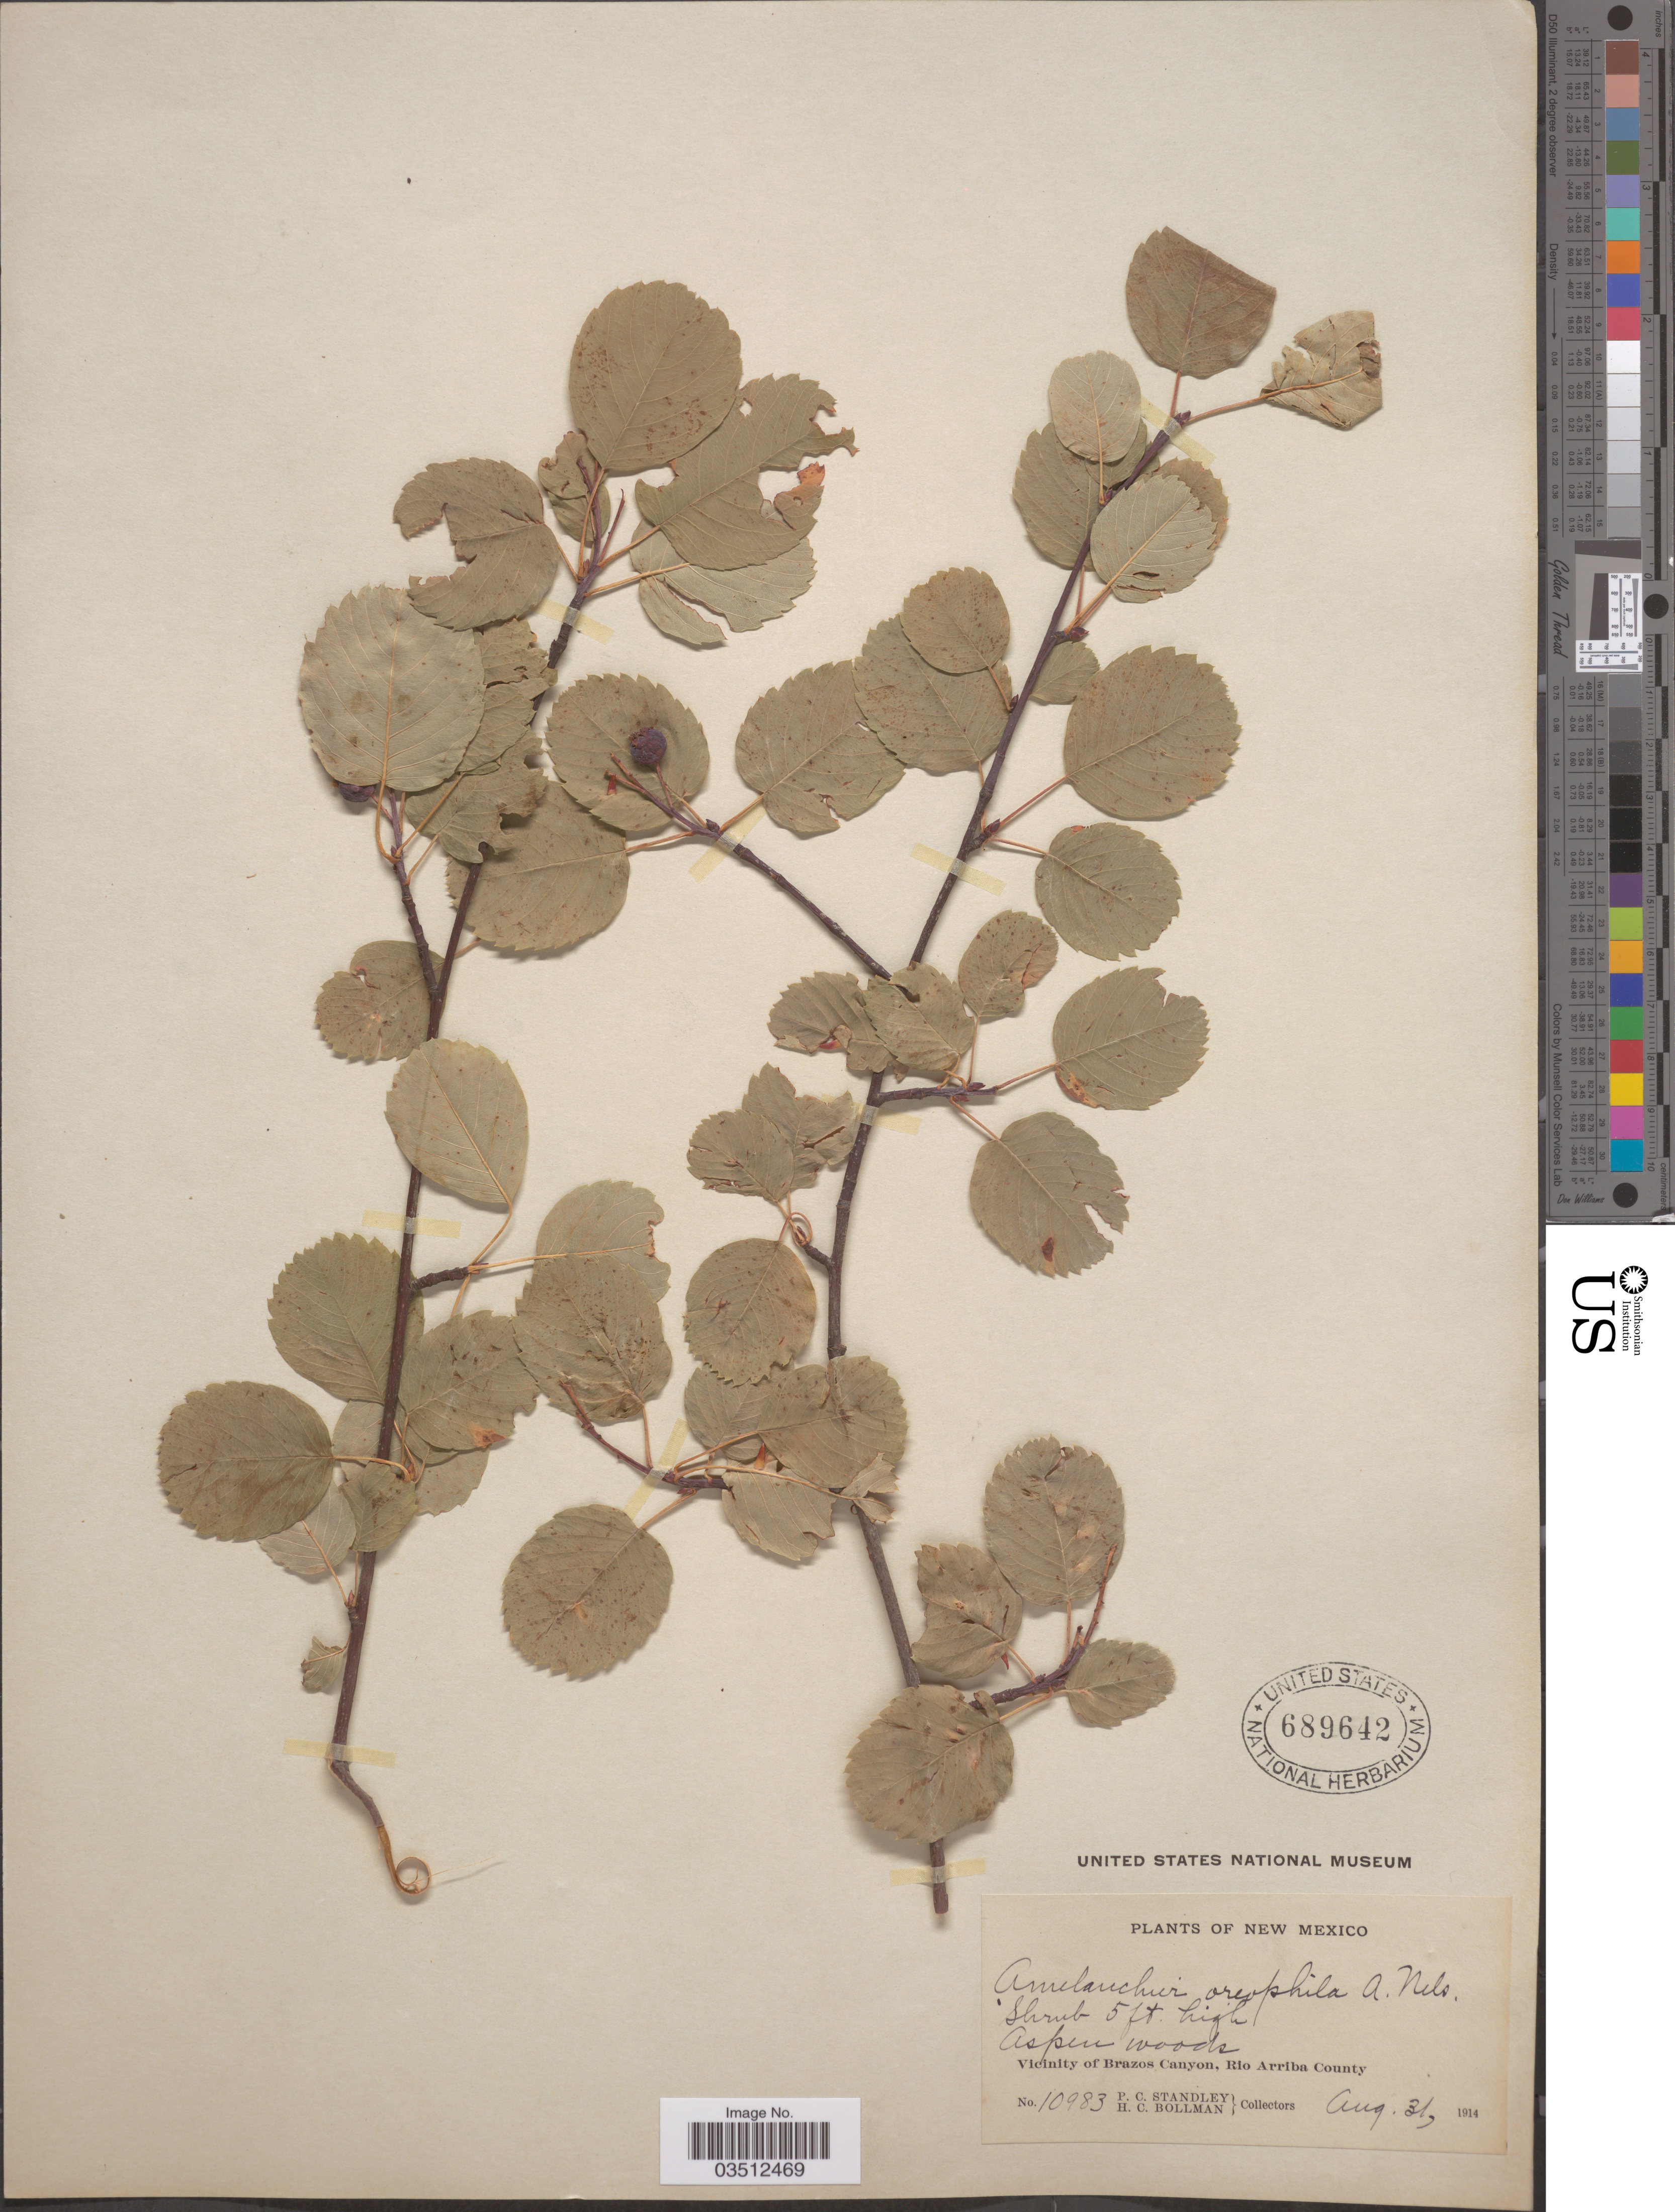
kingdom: Plantae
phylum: Tracheophyta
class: Magnoliopsida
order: Rosales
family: Rosaceae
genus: Amelanchier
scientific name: Amelanchier oreophila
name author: A. Nelson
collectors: P. C. Standley & H. C. Bollman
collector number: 10983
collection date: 1914-08-31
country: United States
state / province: New Mexico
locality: Aspen woods. Vicinity of Brazos Canyon, Rio Arriba County.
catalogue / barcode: US 689642